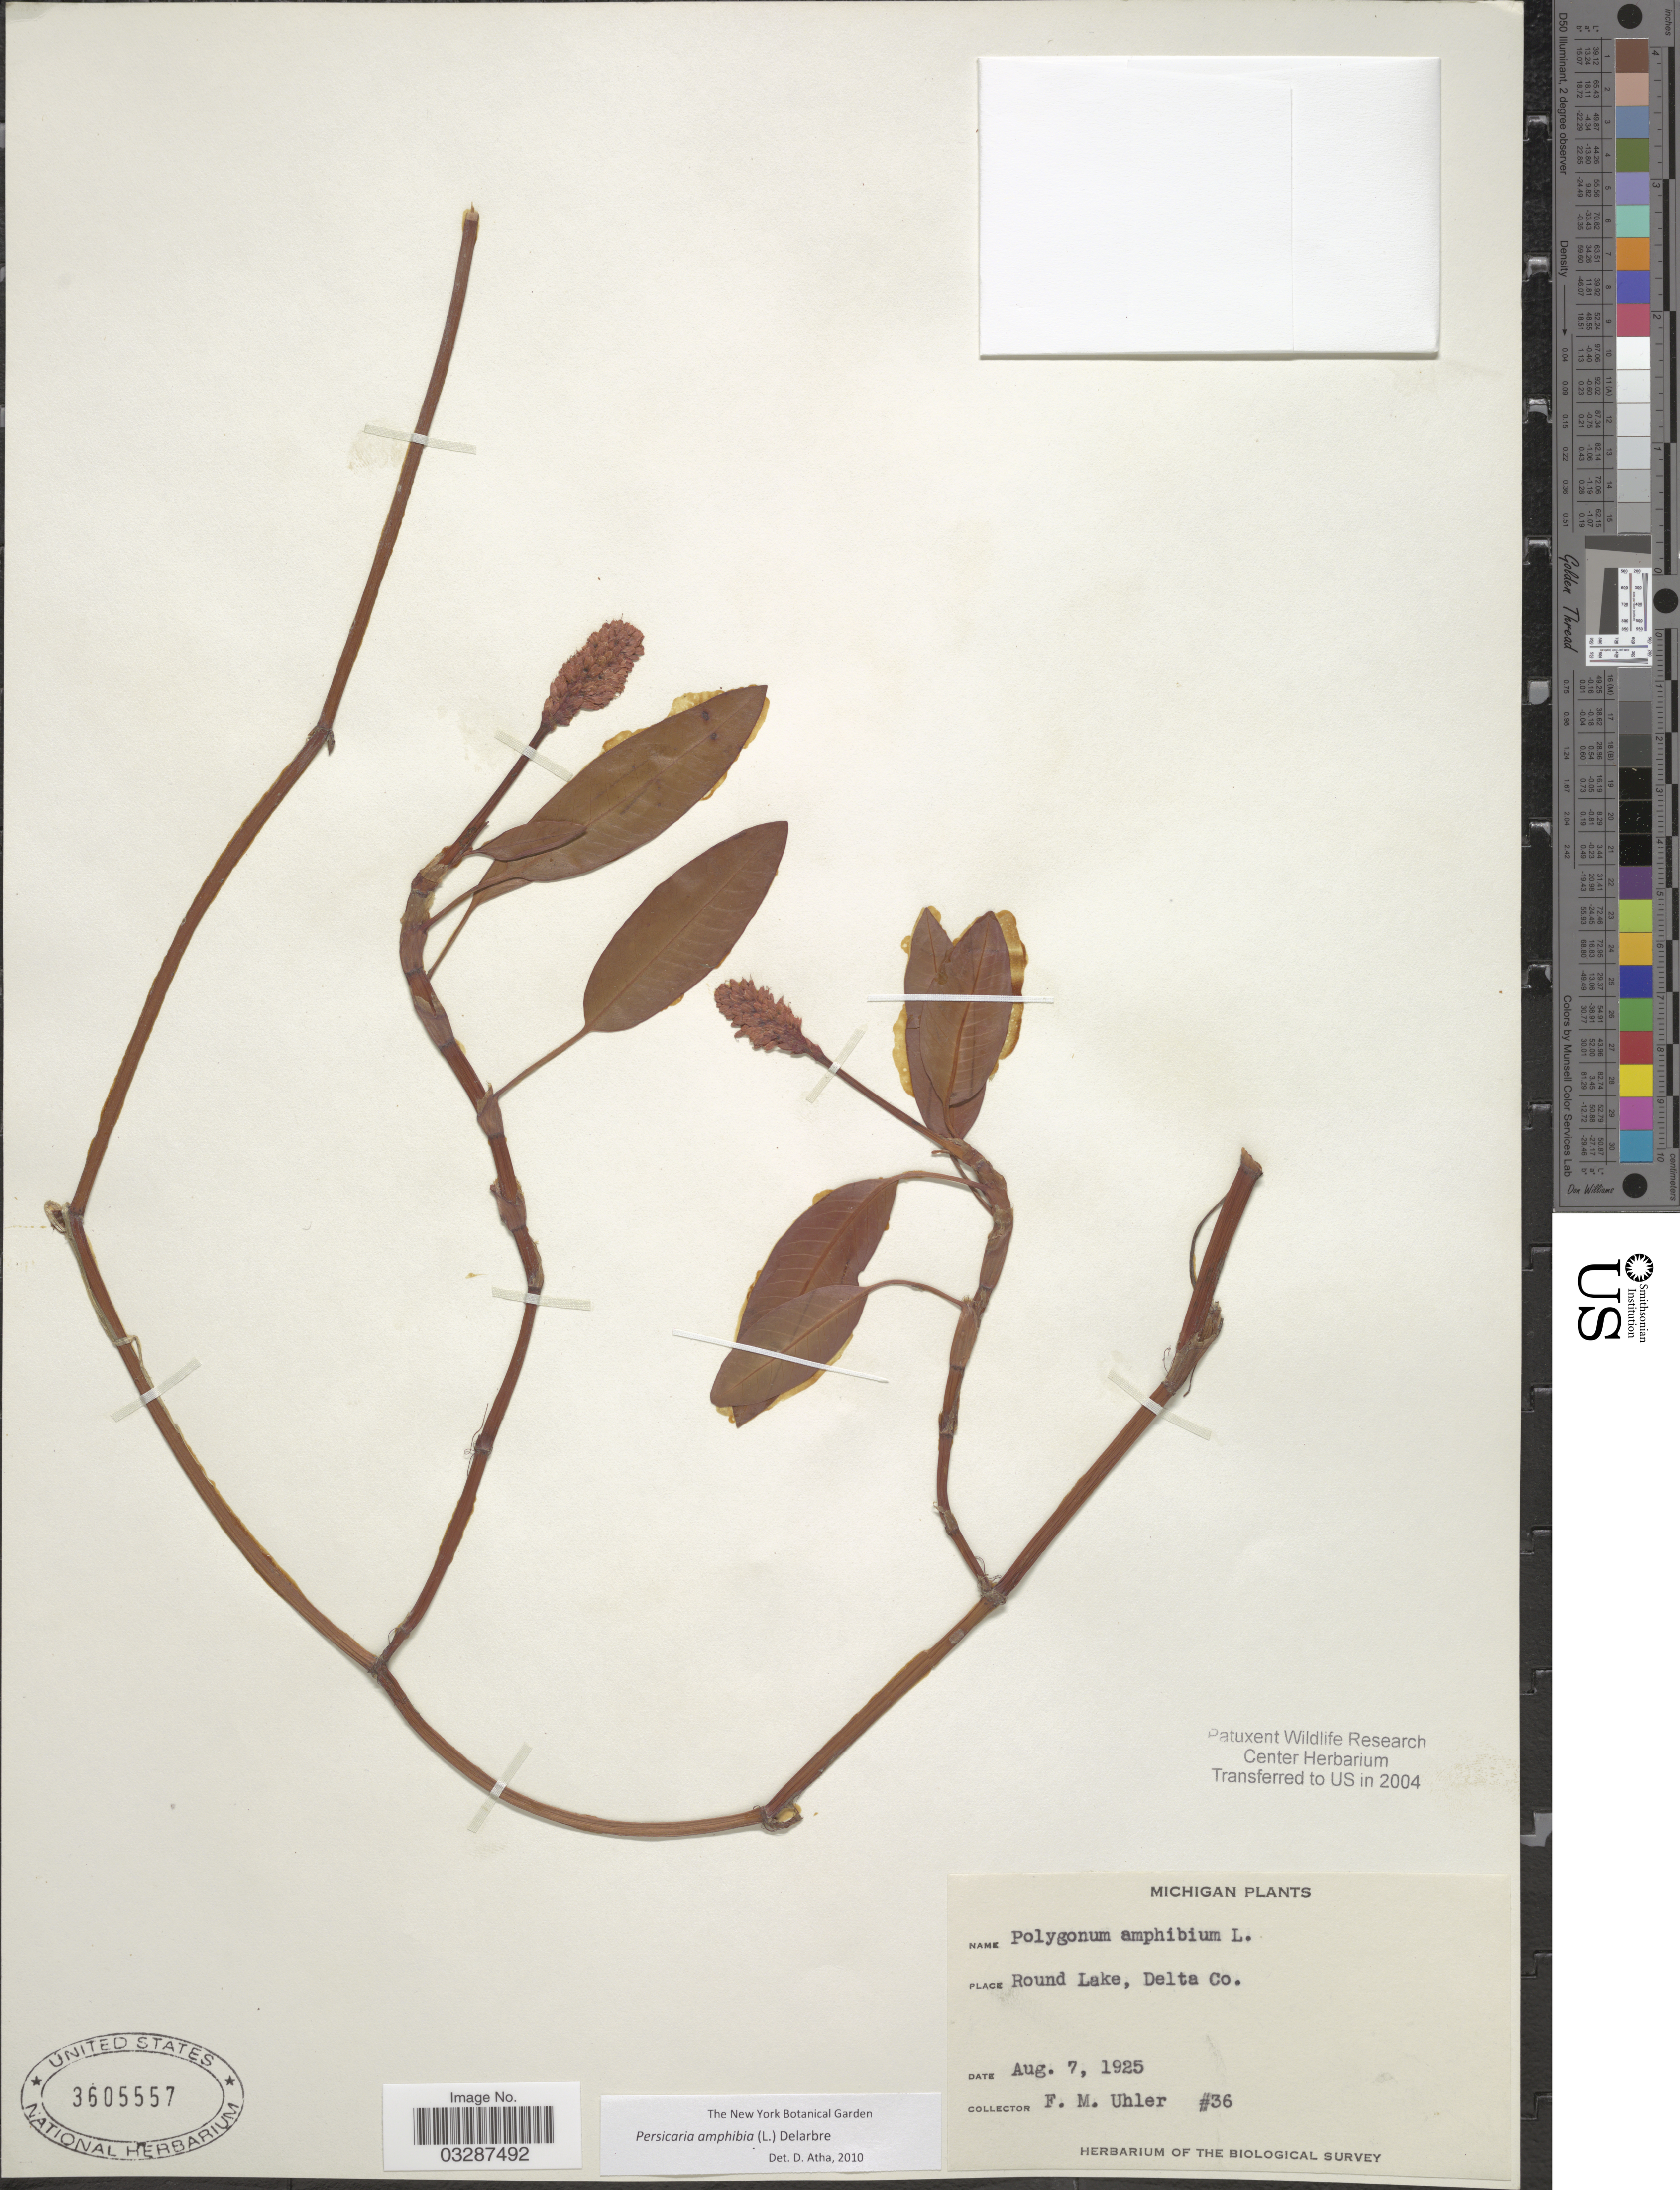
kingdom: Plantae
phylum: Tracheophyta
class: Magnoliopsida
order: Caryophyllales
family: Polygonaceae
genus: Persicaria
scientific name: Persicaria amphibia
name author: (L.) Delarbre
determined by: Atha, D. E.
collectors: F. M. Uhler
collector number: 36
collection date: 1925-08-07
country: United States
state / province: Michigan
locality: Round Lake, Delta Co.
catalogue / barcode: US 3605557